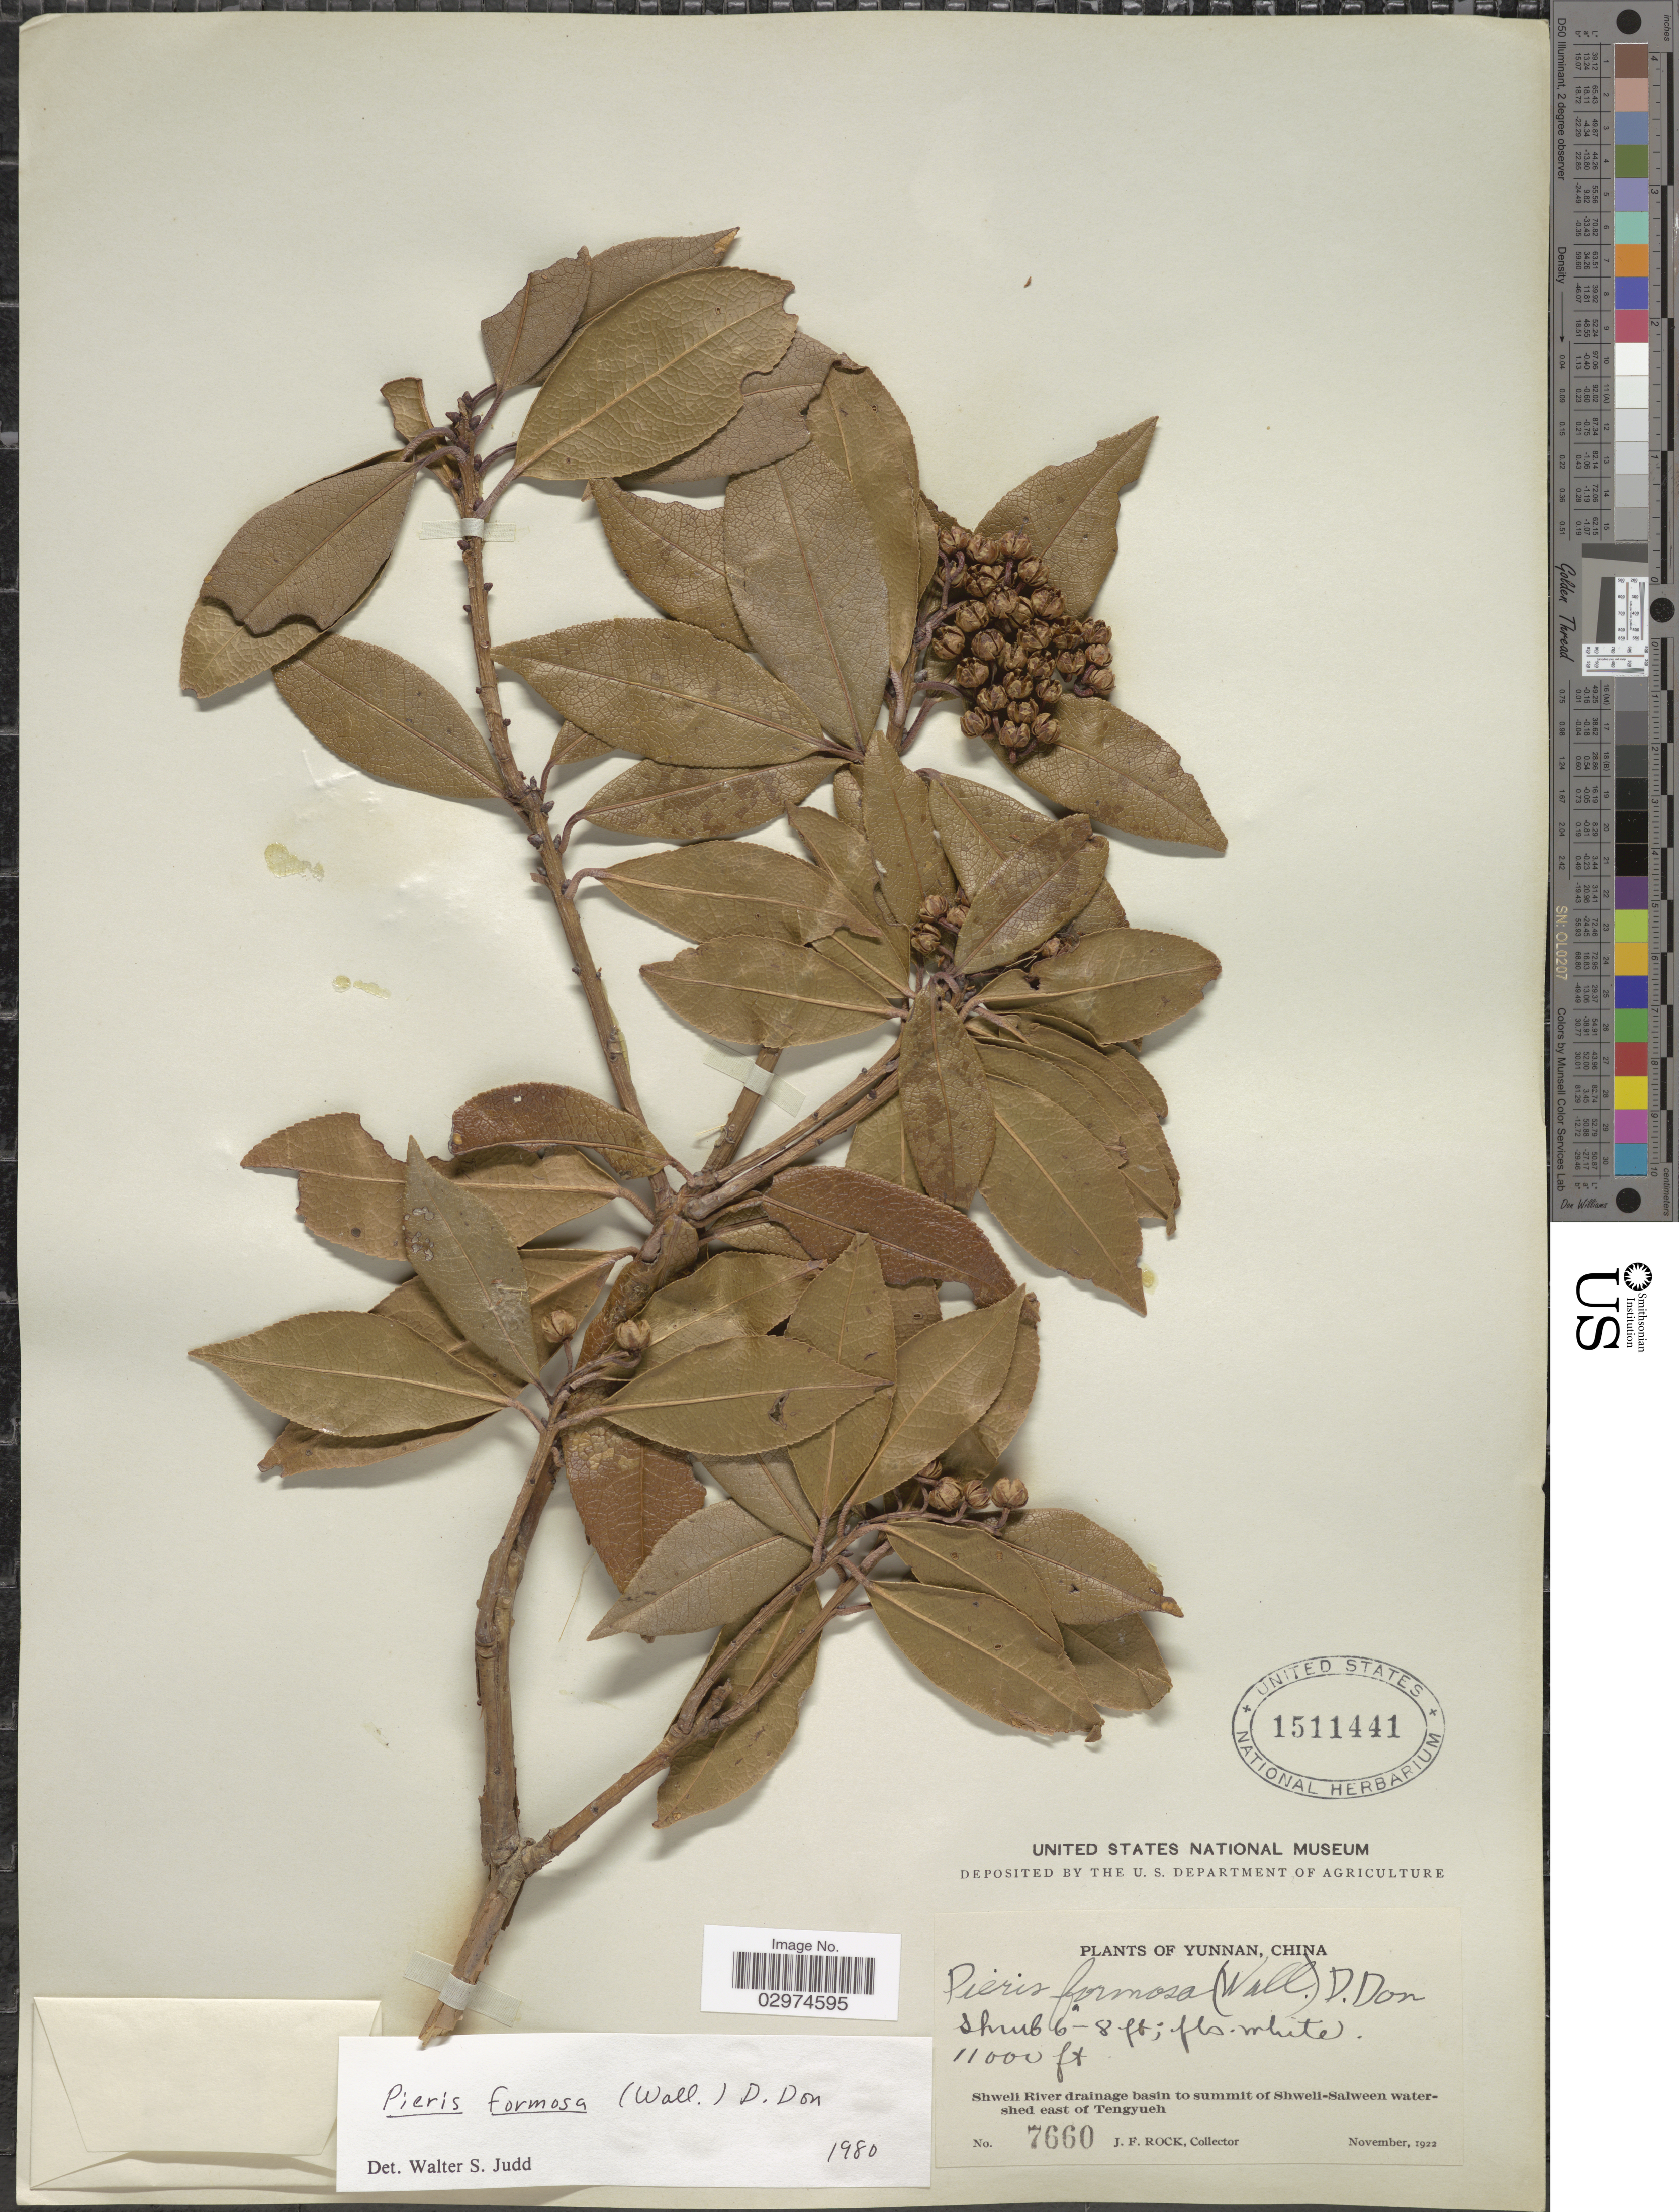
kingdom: Plantae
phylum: Tracheophyta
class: Magnoliopsida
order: Ericales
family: Ericaceae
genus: Pieris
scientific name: Pieris formosa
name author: (Wall.) D. Don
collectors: J. Rock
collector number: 7660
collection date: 1922-11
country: China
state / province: Yunnan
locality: Shweli River drainage basin to summit of Shweli-Salween watershed east of Tengyueh.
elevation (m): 3353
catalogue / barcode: US 1511441